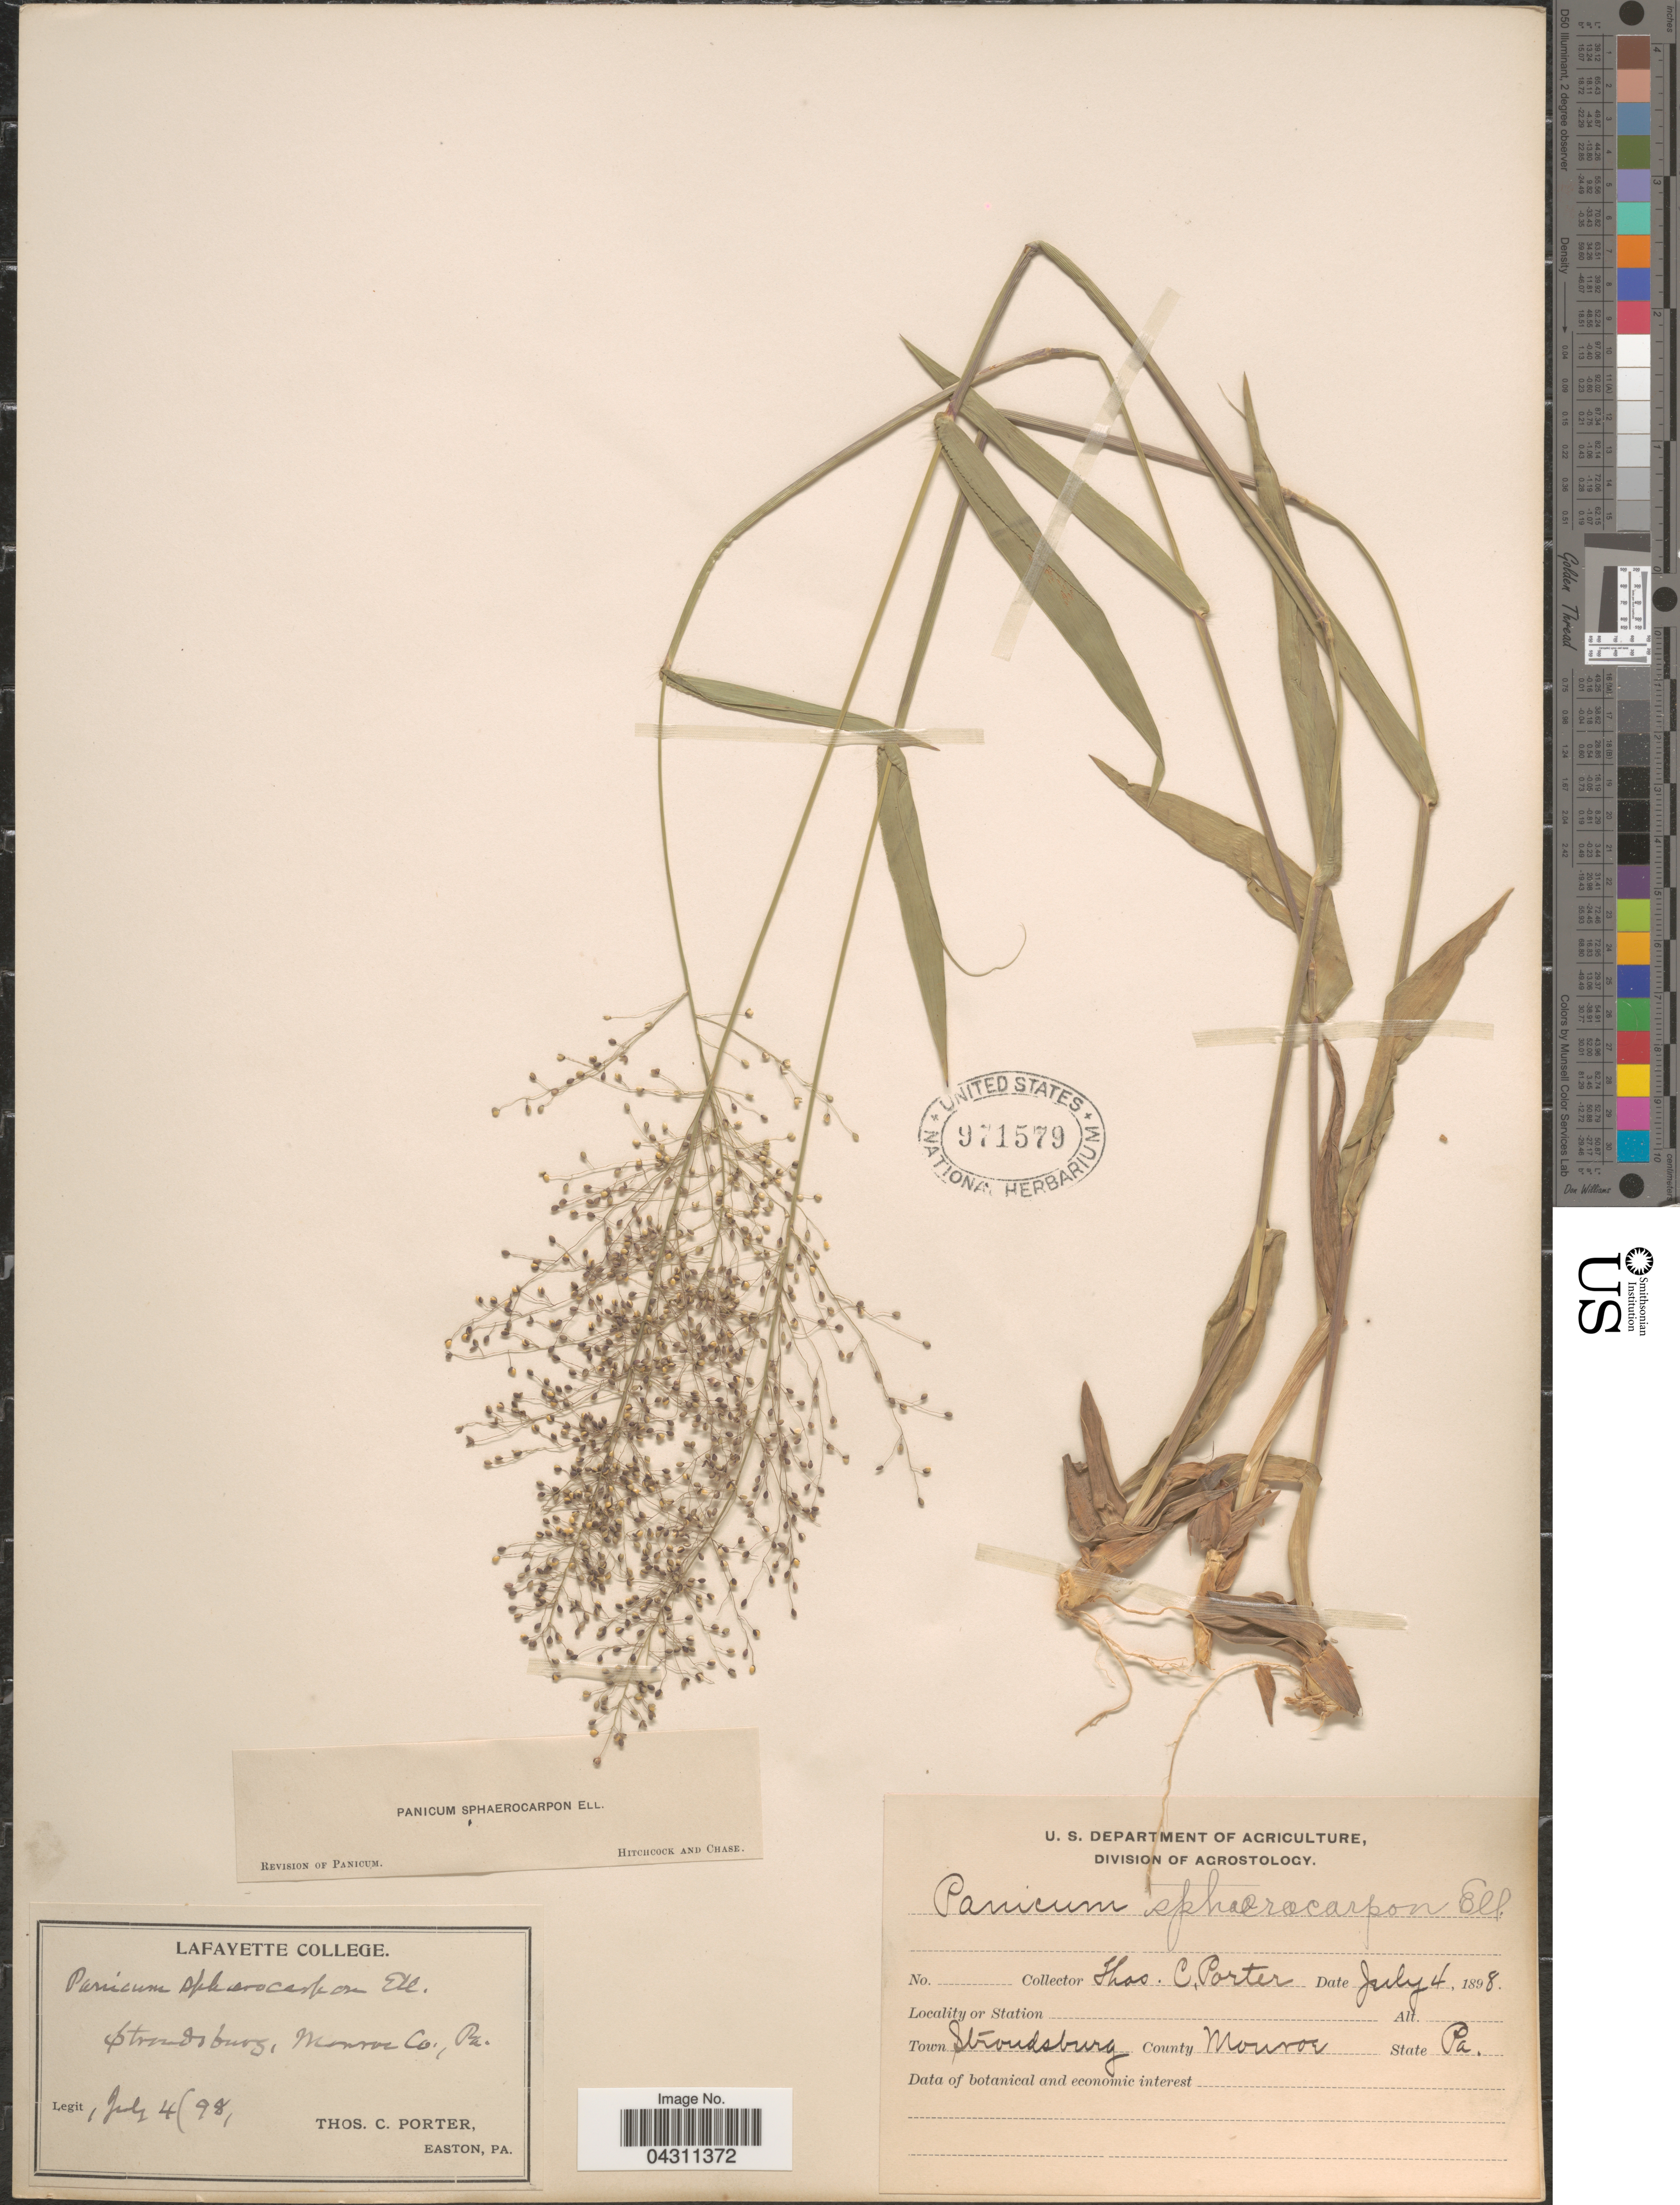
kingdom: Plantae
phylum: Tracheophyta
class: Liliopsida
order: Poales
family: Poaceae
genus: Dichanthelium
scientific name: Dichanthelium sphaerocarpon var. sphaerocarpon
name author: (Elliott) Gould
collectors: T. Porter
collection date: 1898-07-04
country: United States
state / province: Pennsylvania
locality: Town Stroudsburg. County Monroe.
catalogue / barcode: US 971579